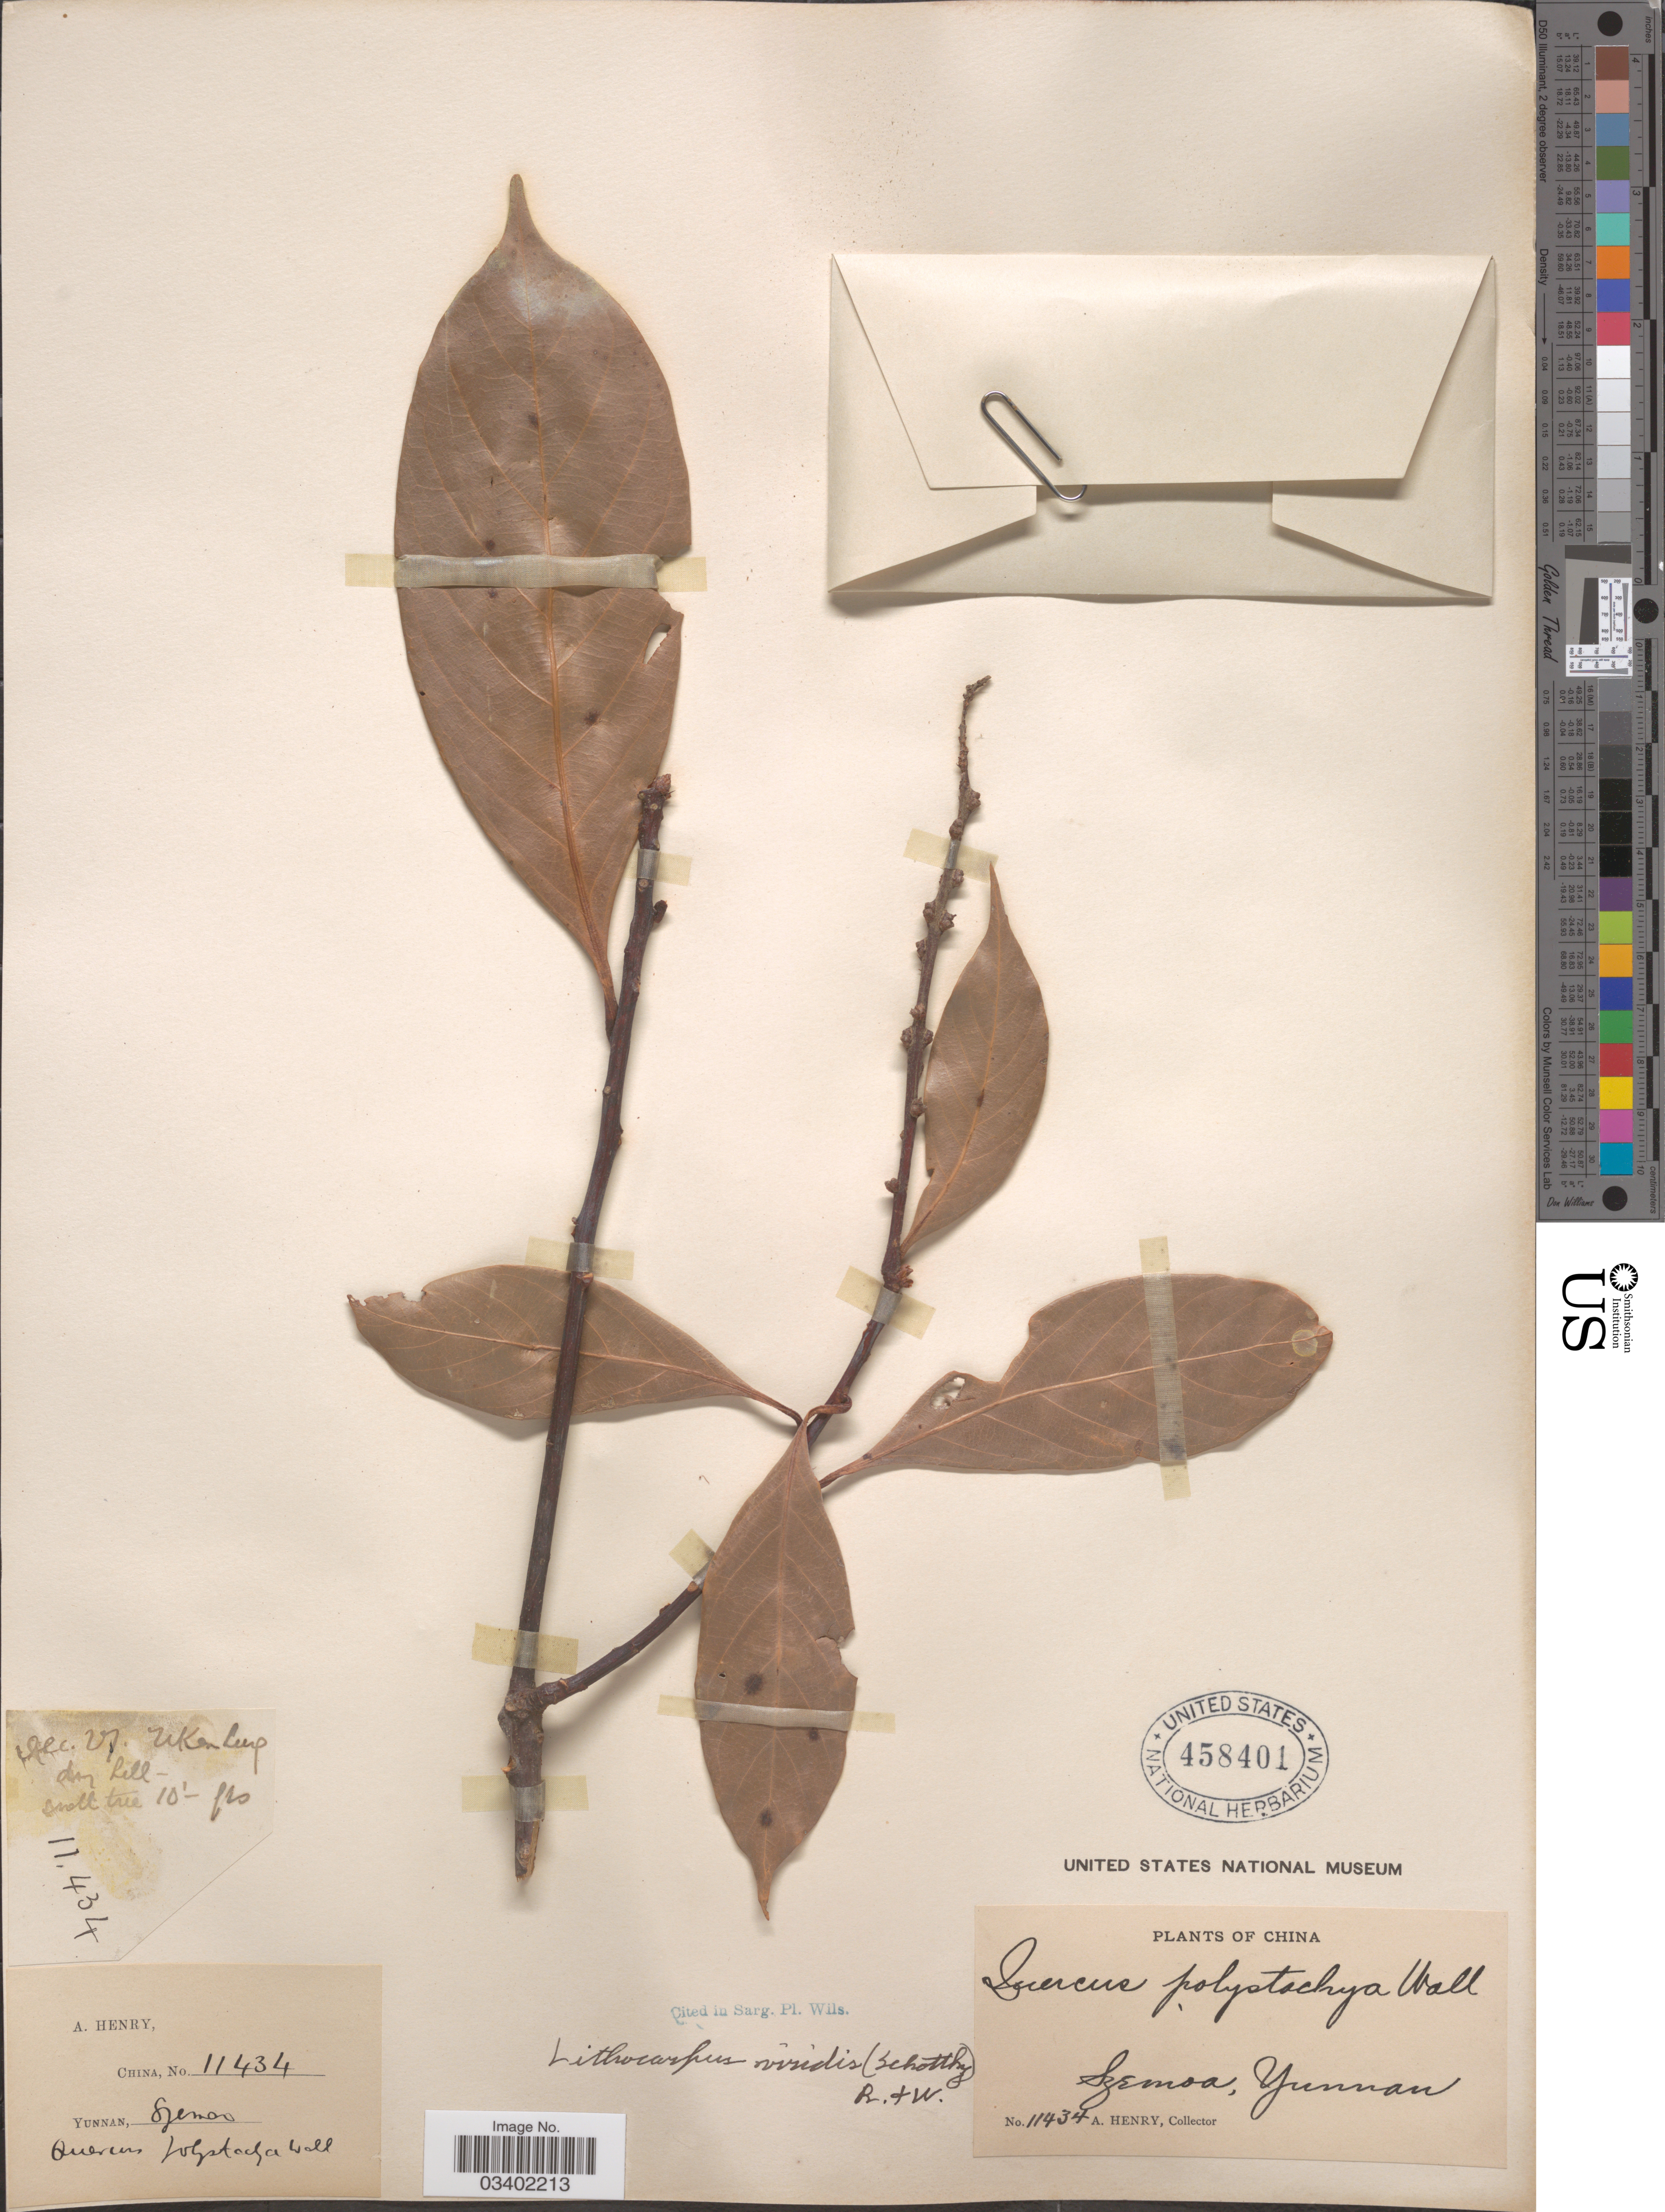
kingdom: Plantae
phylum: Tracheophyta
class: Magnoliopsida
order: Fagales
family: Fagaceae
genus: Lithocarpus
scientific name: Lithocarpus viridis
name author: (Schottky) Rehder & E.H. Wilson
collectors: A. Henry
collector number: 11434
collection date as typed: Transcribed d/m/y: /12/27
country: China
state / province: Yunnan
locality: Szemoa.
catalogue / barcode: US 458401